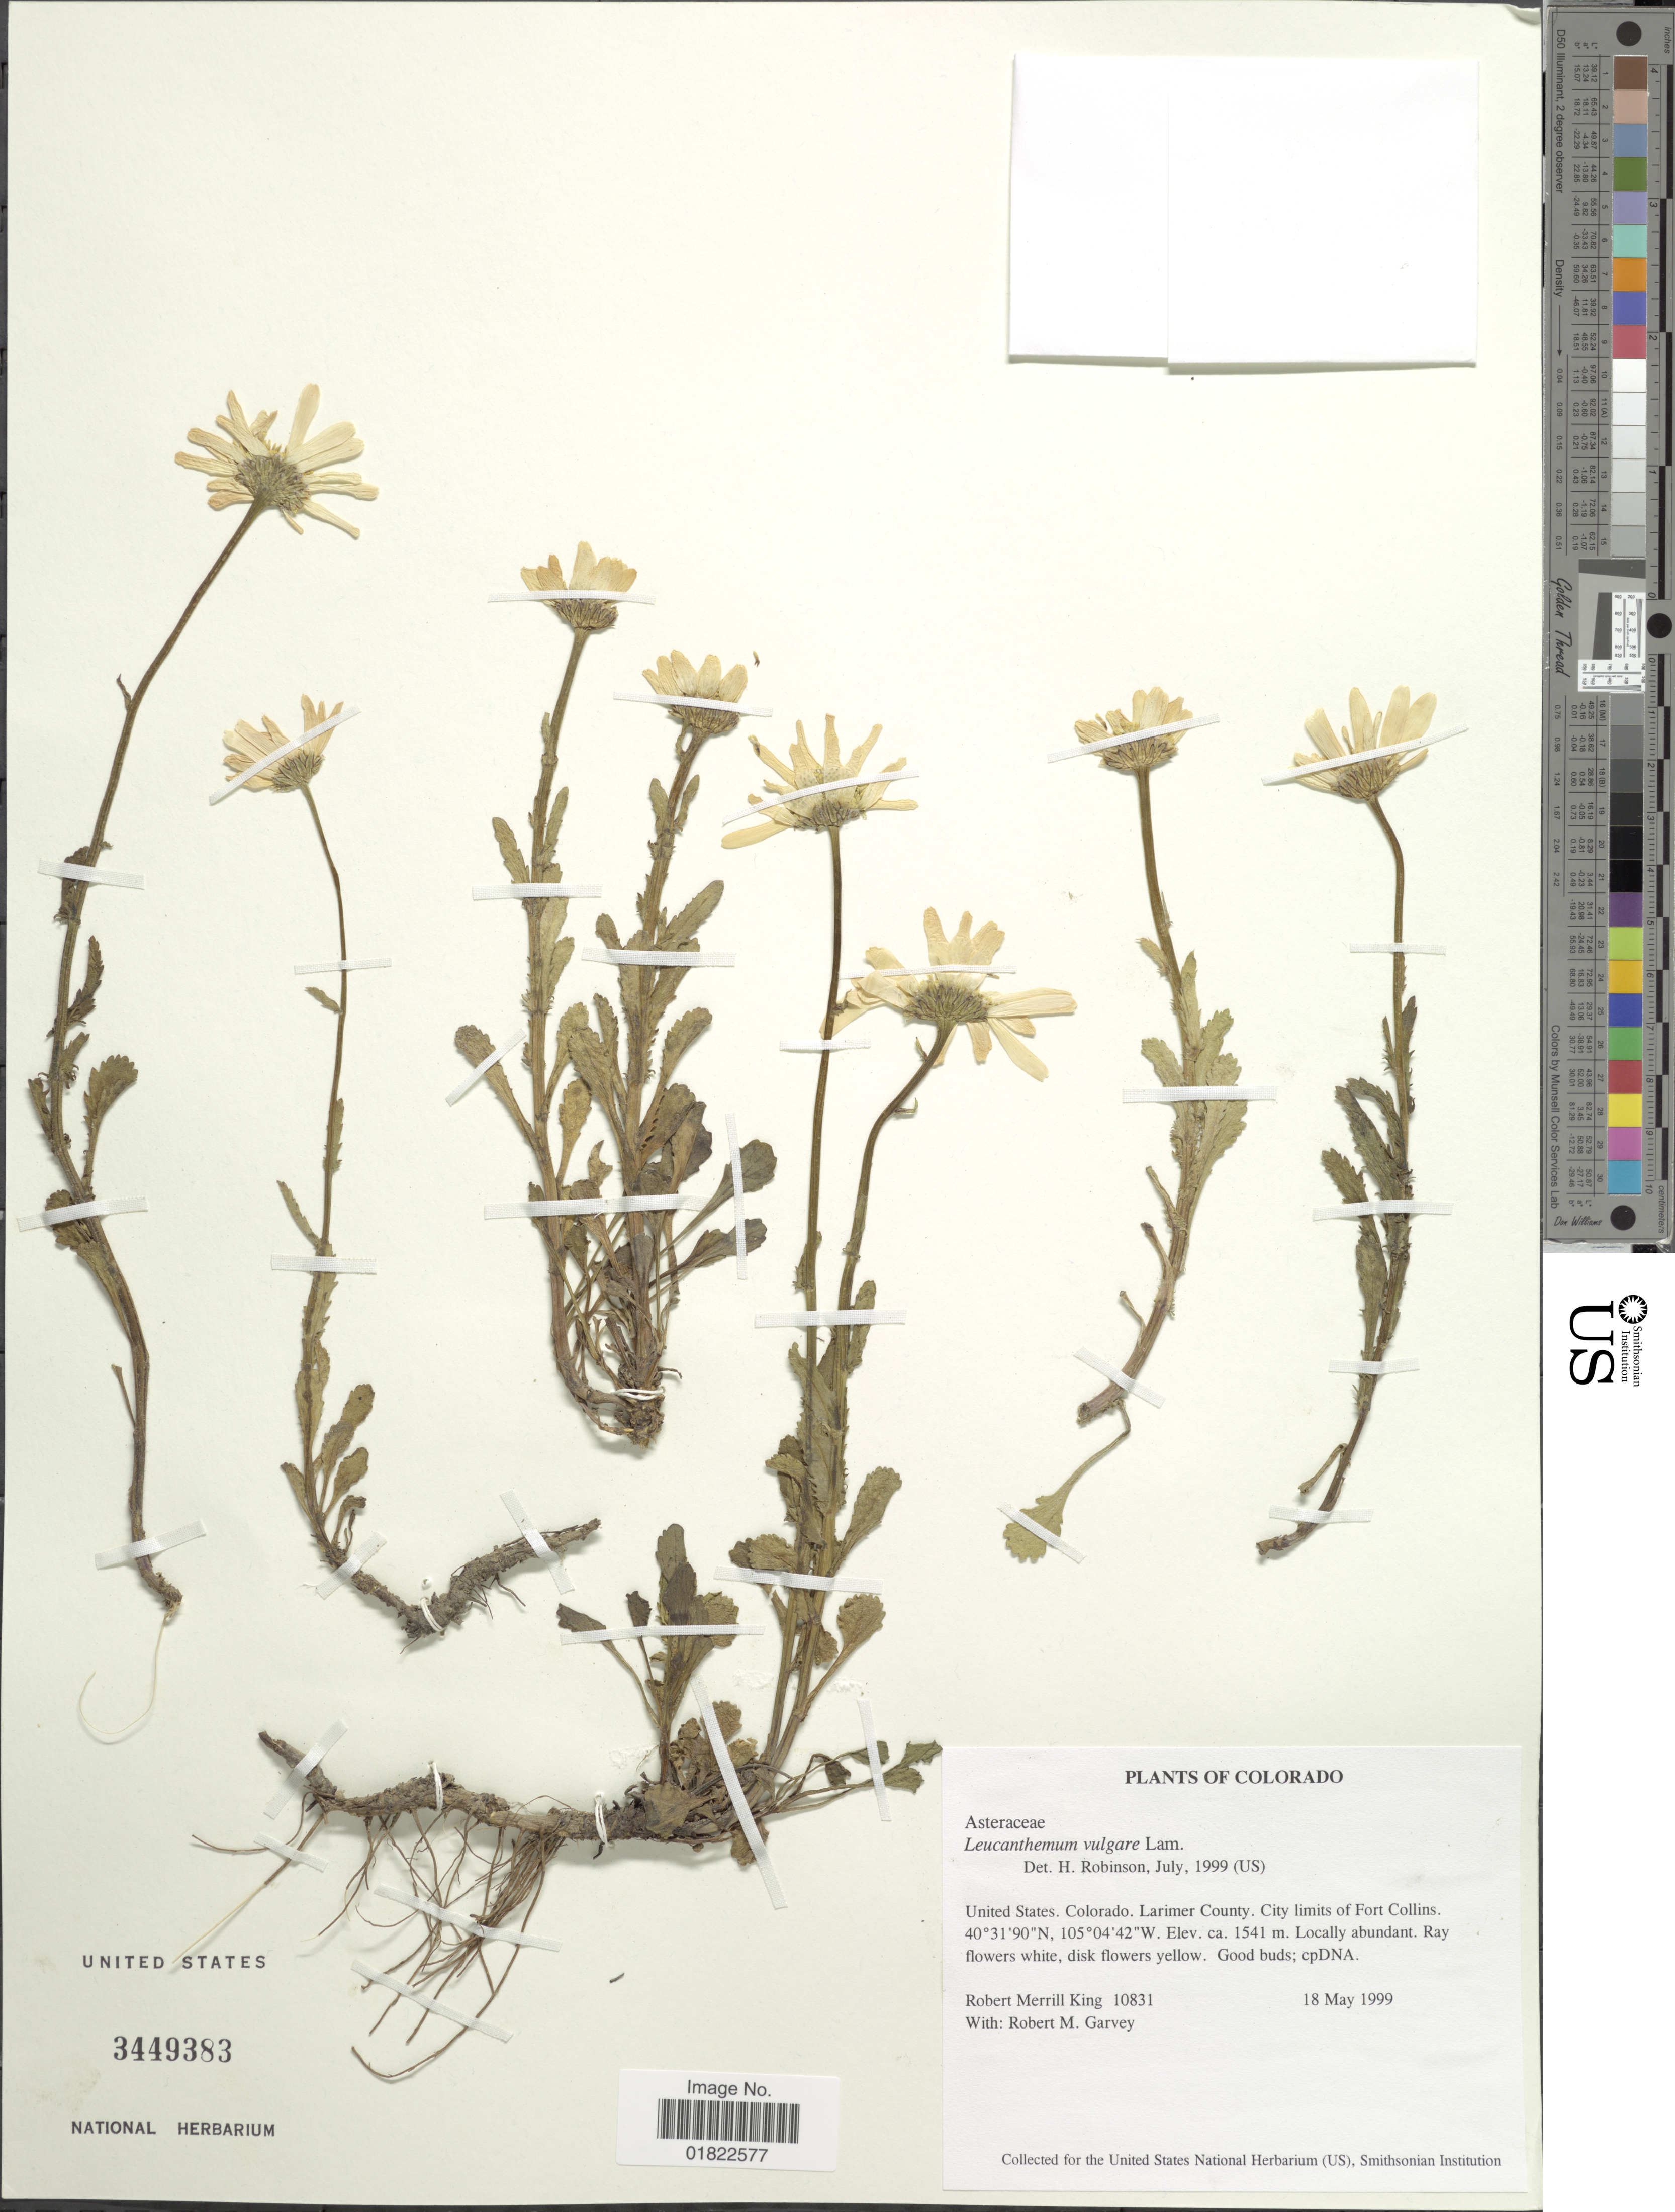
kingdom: Plantae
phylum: Tracheophyta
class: Magnoliopsida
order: Asterales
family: Asteraceae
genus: Leucanthemum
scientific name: Leucanthemum vulgare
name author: Lam.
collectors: R. M. King & R. Garvey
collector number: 10831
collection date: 1999-05-18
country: United States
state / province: Colorado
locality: Larimer County, City limits of Fort Collins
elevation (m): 1541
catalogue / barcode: US 3449383